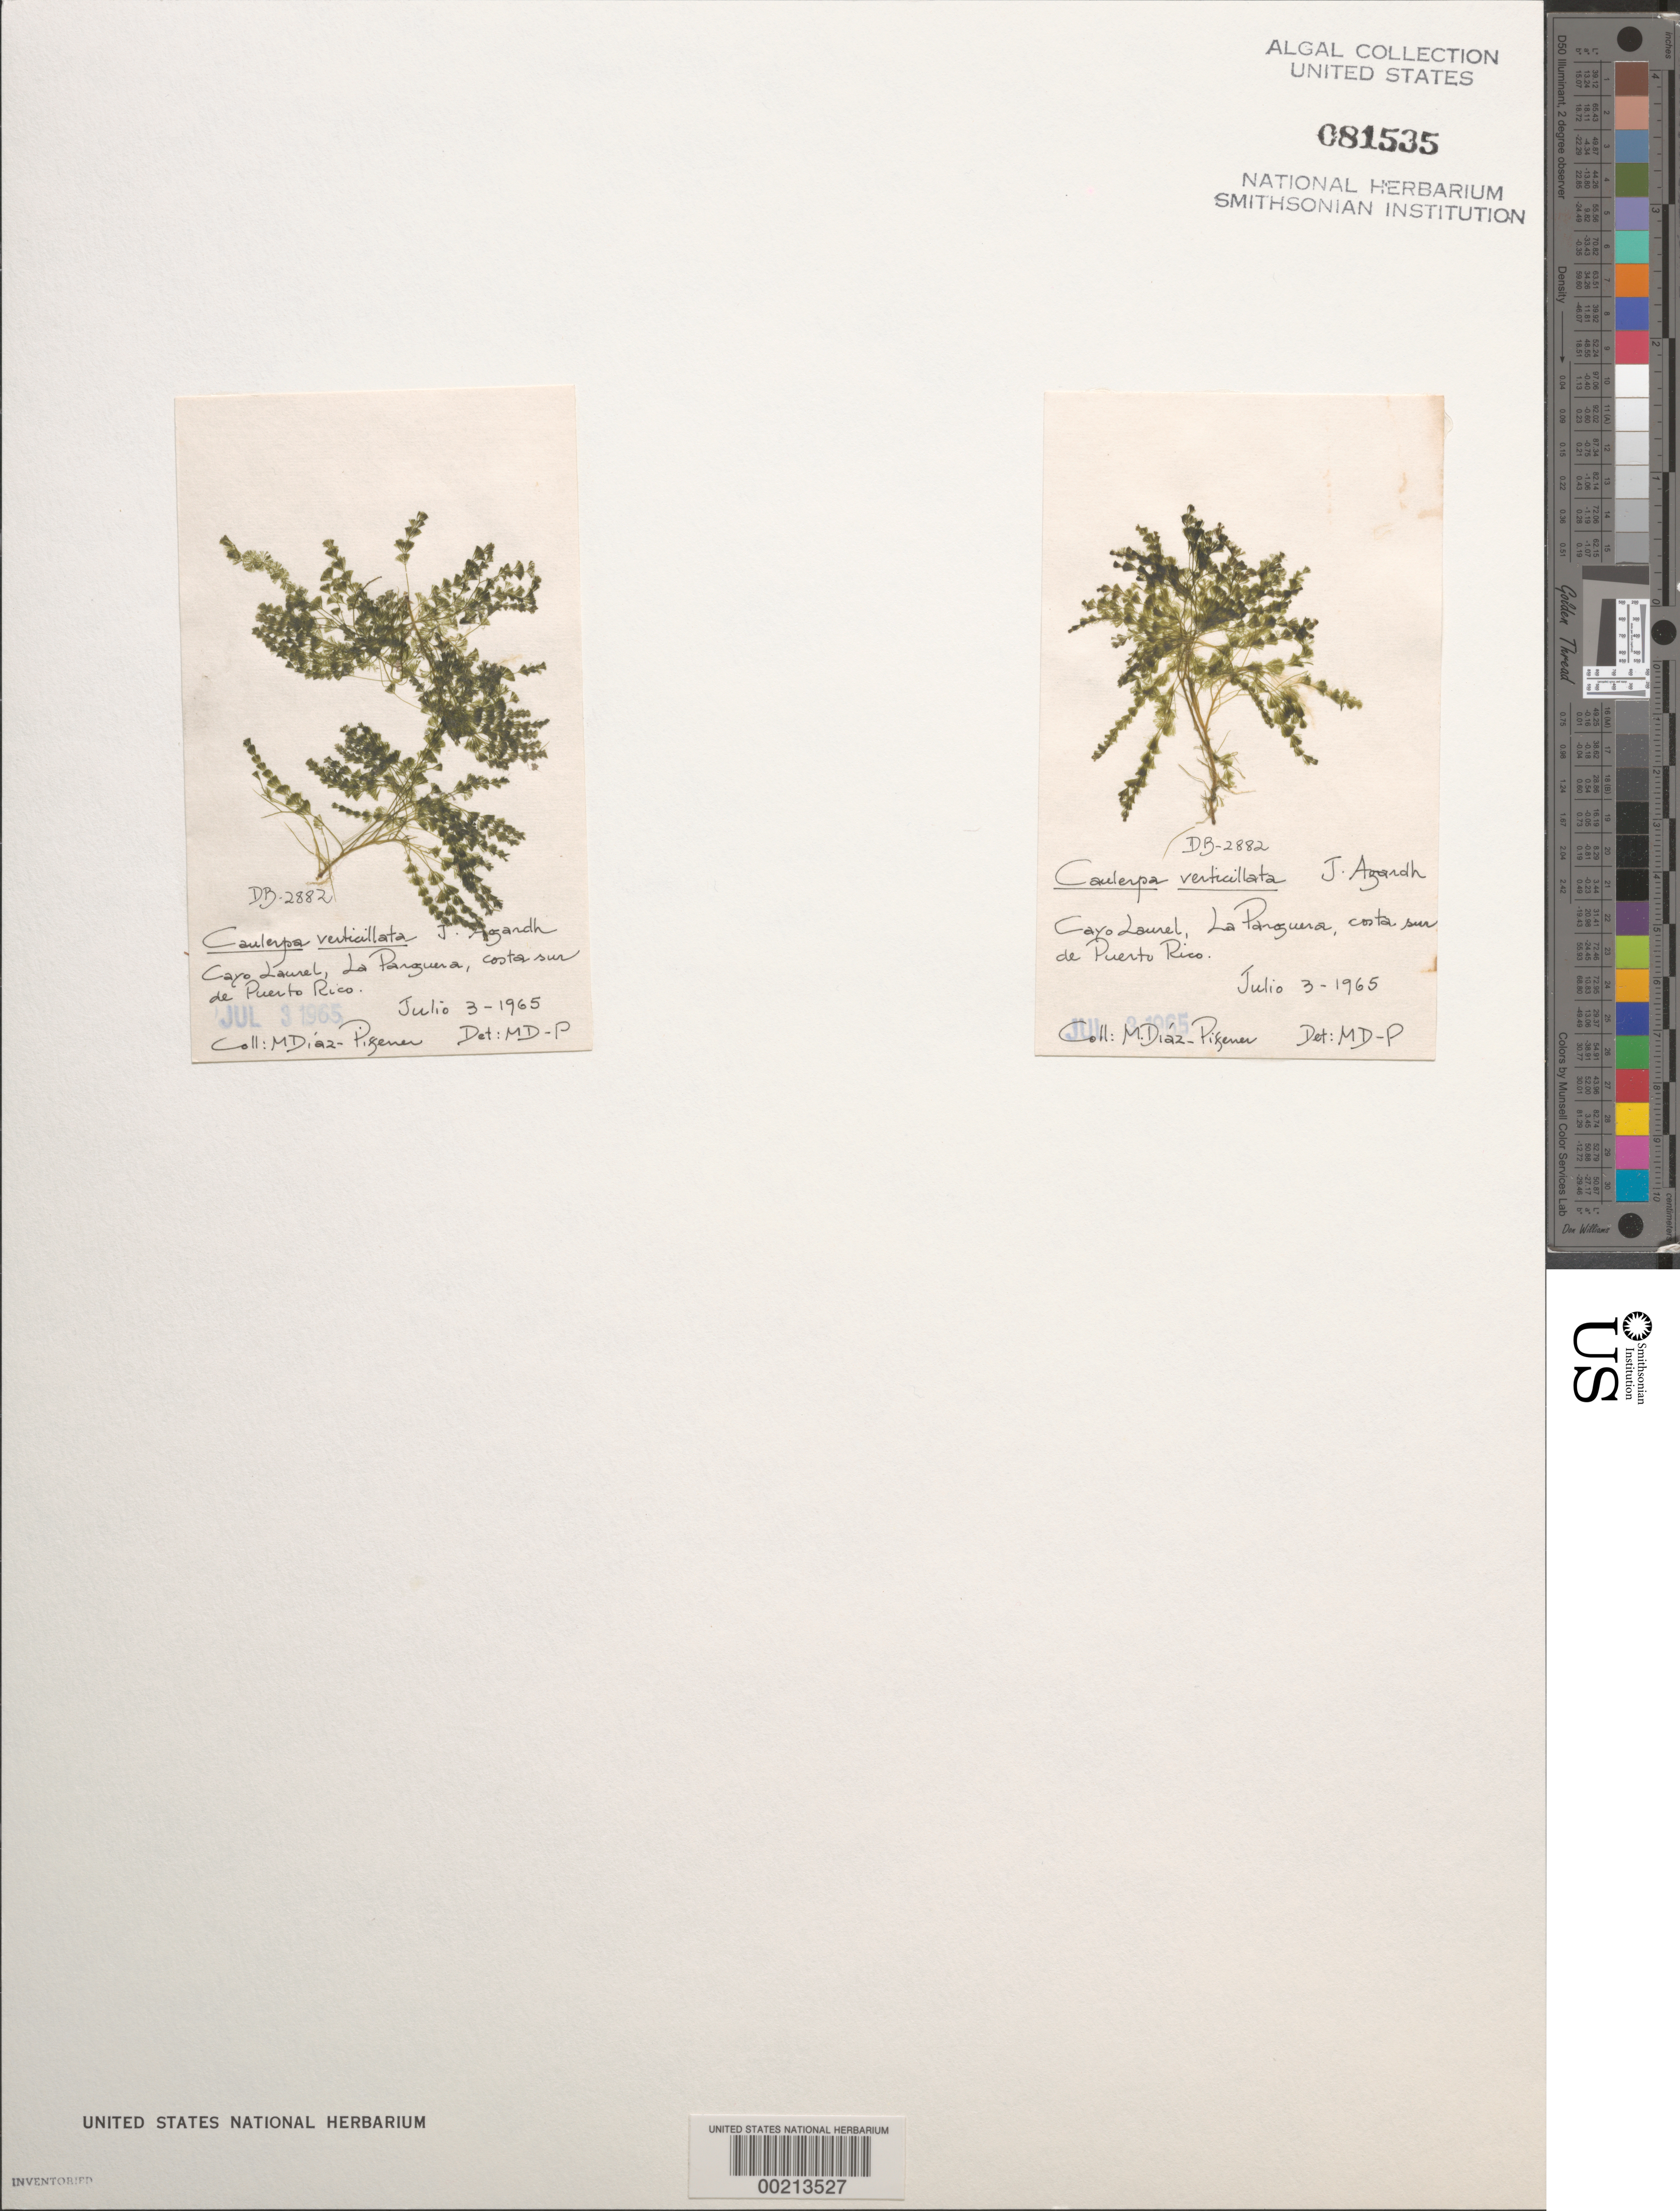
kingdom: Plantae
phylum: Chlorophyta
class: Ulvophyceae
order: Bryopsidales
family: Caulerpaceae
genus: Caulerpa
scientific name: Caulerpa verticillata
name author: J. Agardh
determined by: Diaz-Piferrer, M.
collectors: M. Diaz-Piferrer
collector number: Db-2882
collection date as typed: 03 Jul 1965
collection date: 1965-07-03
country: Puerto Rico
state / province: Lajas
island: Cayo Laurel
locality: La Parguera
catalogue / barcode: US 81535